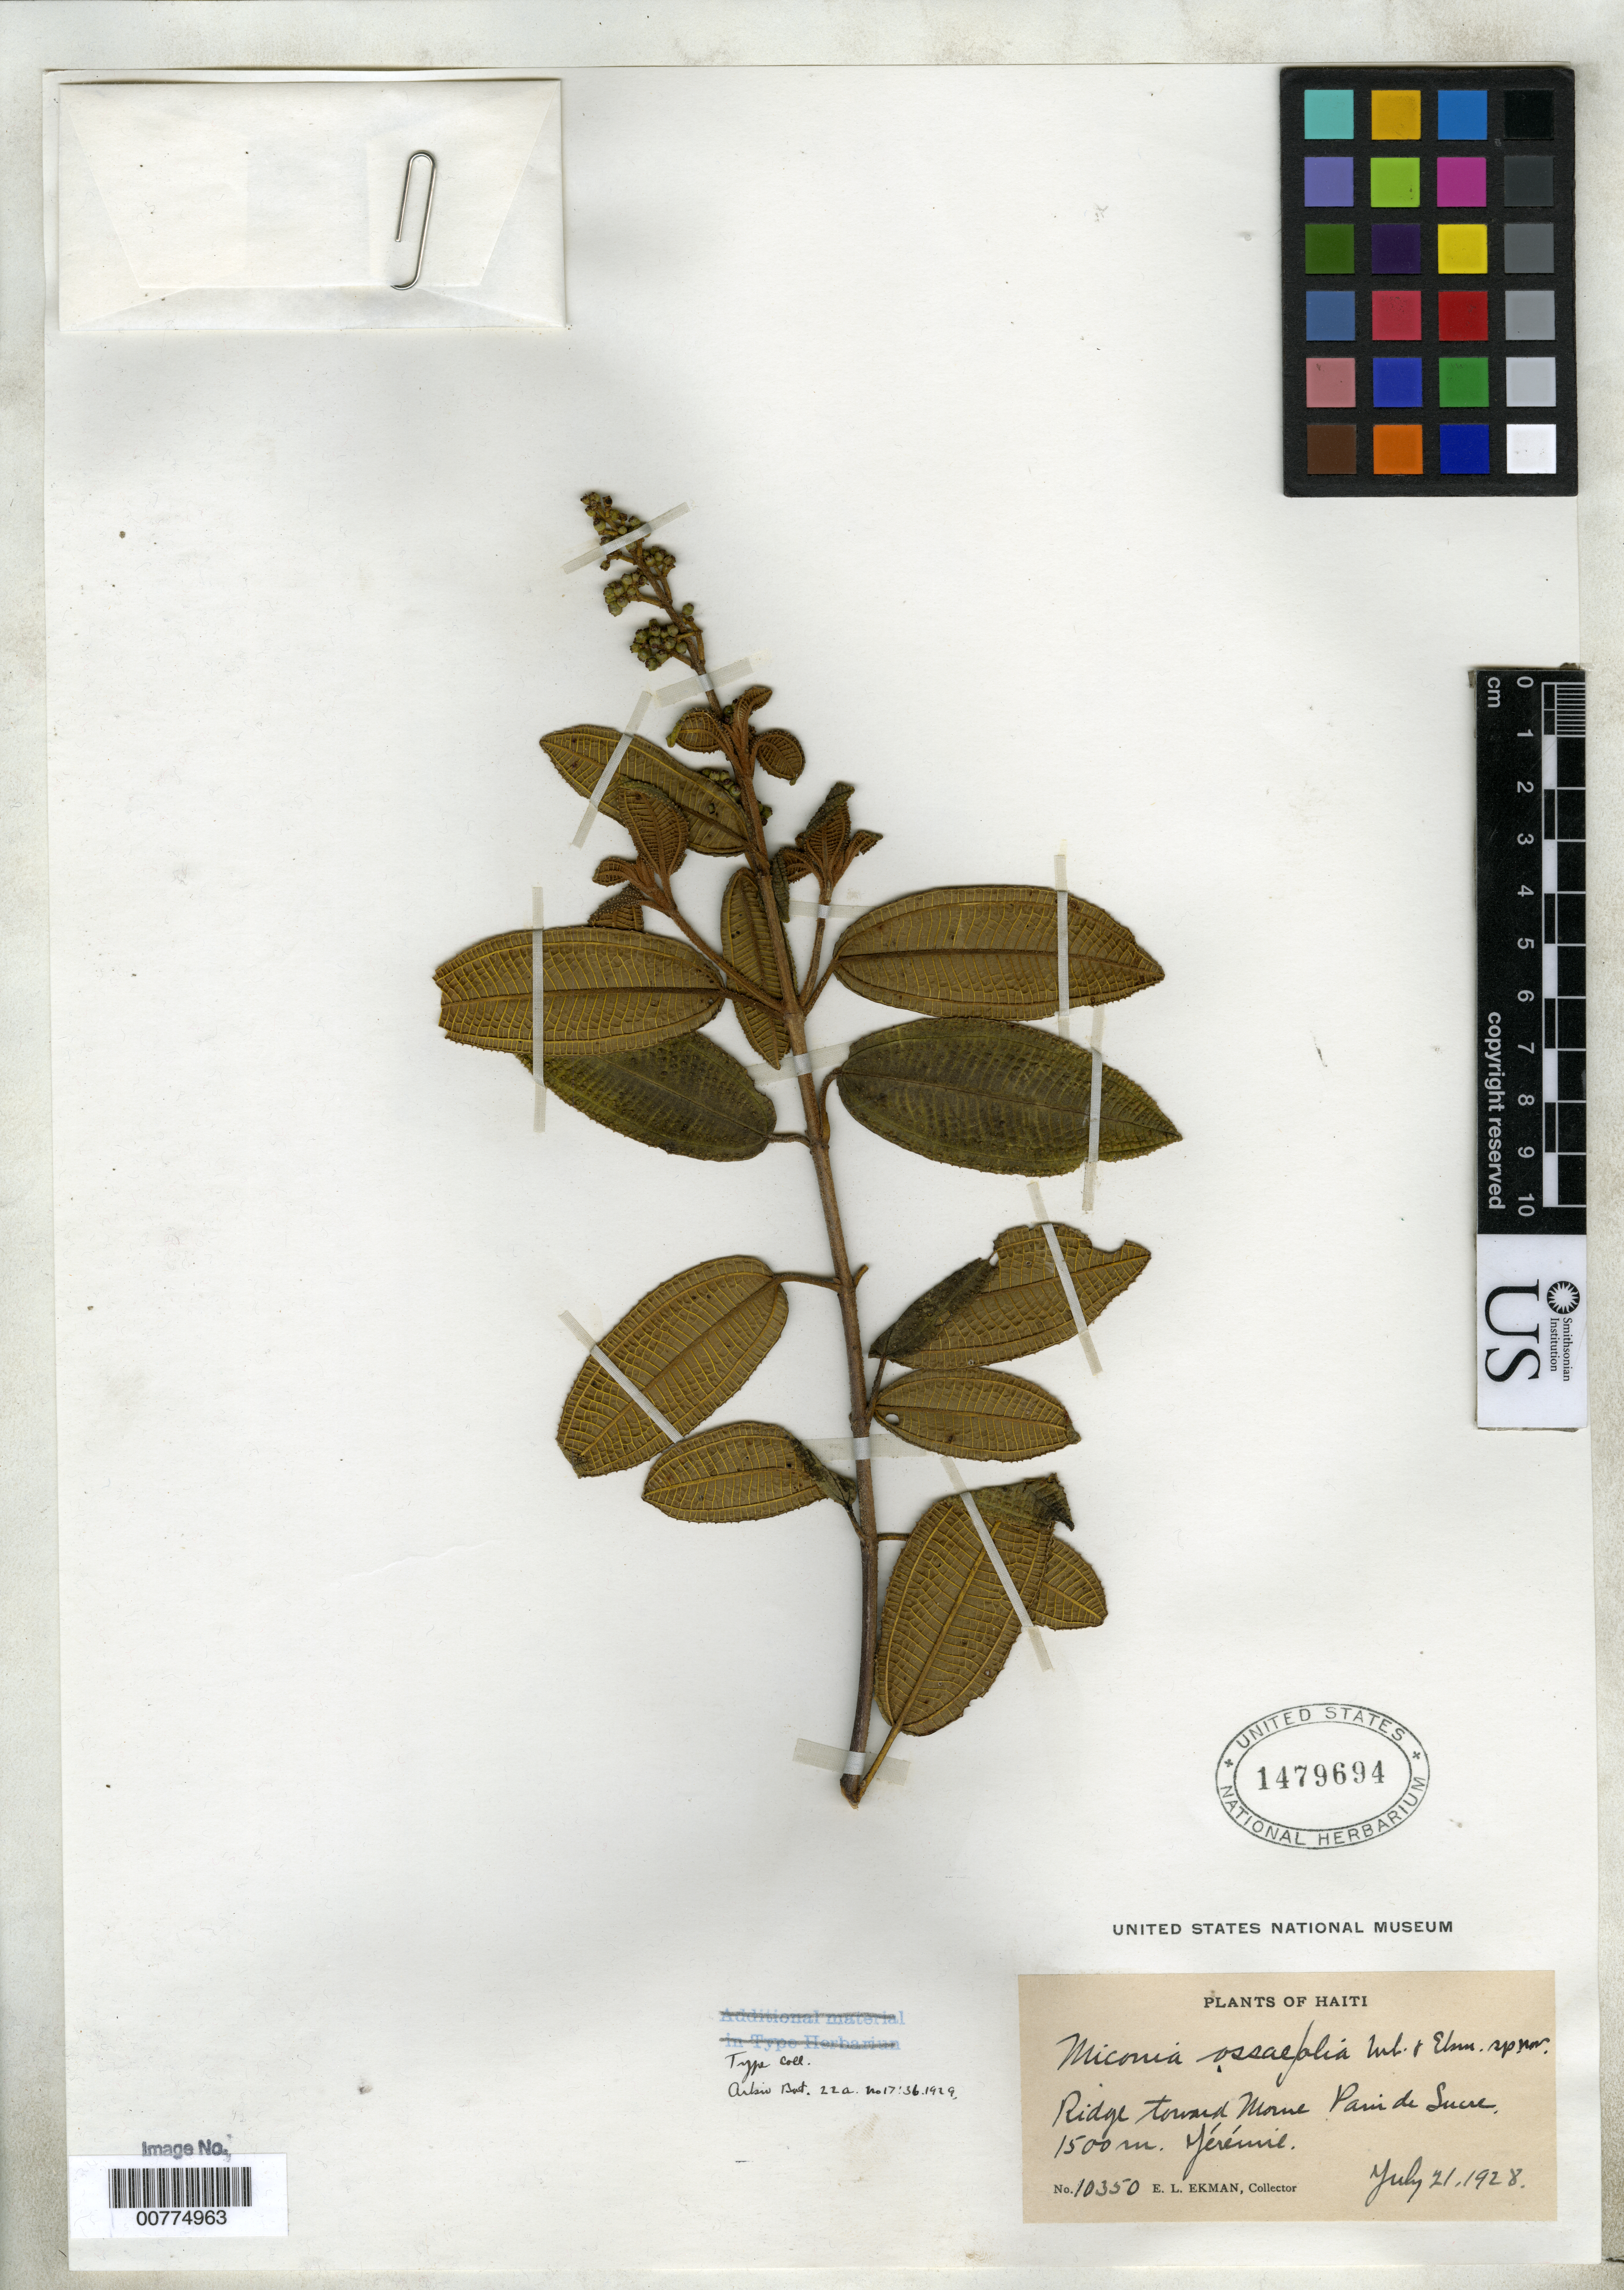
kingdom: Plantae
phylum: Tracheophyta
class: Magnoliopsida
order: Myrtales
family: Melastomataceae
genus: Miconia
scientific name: Miconia ossaefolia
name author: Urb. & Ekman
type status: Isotype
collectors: E. L. Ekman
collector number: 10350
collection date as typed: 21 Jul 1928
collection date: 1928-07-21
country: Haiti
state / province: Grand'Anse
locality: Ridge towards Morne Pain-de-Sucre; Jérémie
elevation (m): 1500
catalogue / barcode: US 1479694